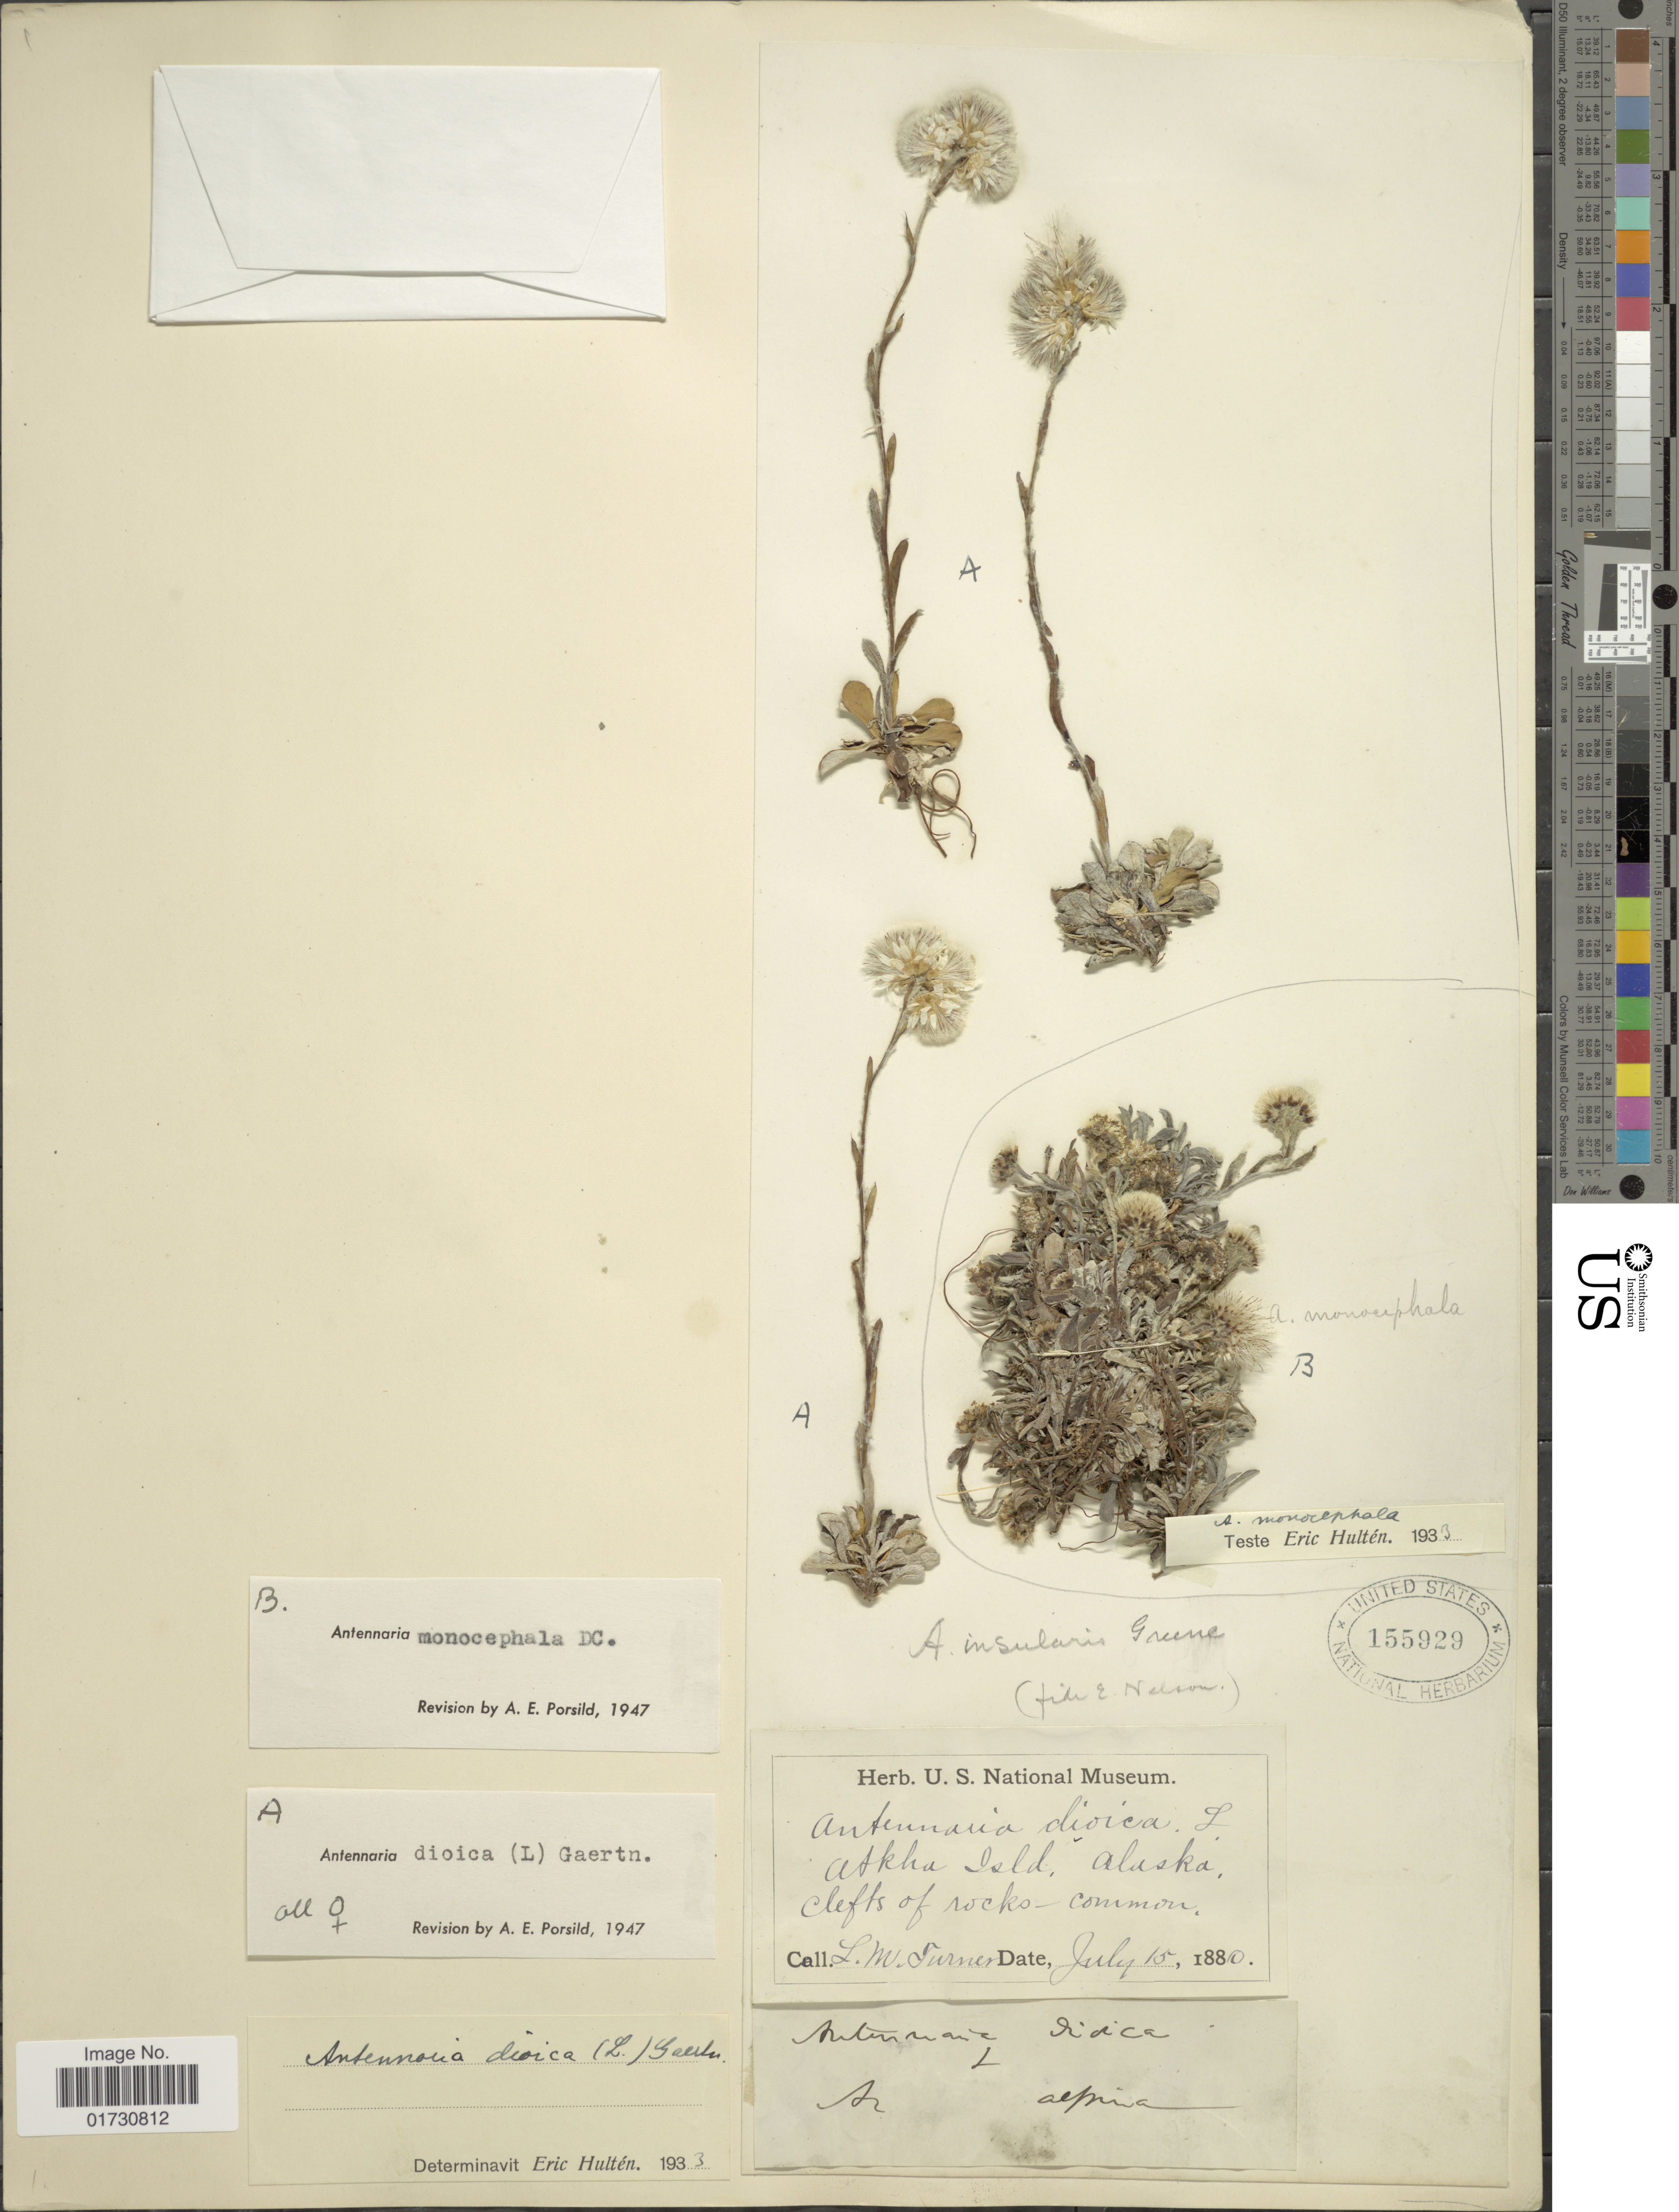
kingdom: Plantae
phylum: Tracheophyta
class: Magnoliopsida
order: Asterales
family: Asteraceae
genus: Antennaria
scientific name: Antennaria dioica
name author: (L.) Gaertn.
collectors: L. M. Turner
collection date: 1880-07-15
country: United States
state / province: Alaska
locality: Atkha Isld., Alaska, Cliffs of wecko common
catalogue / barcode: US 155929